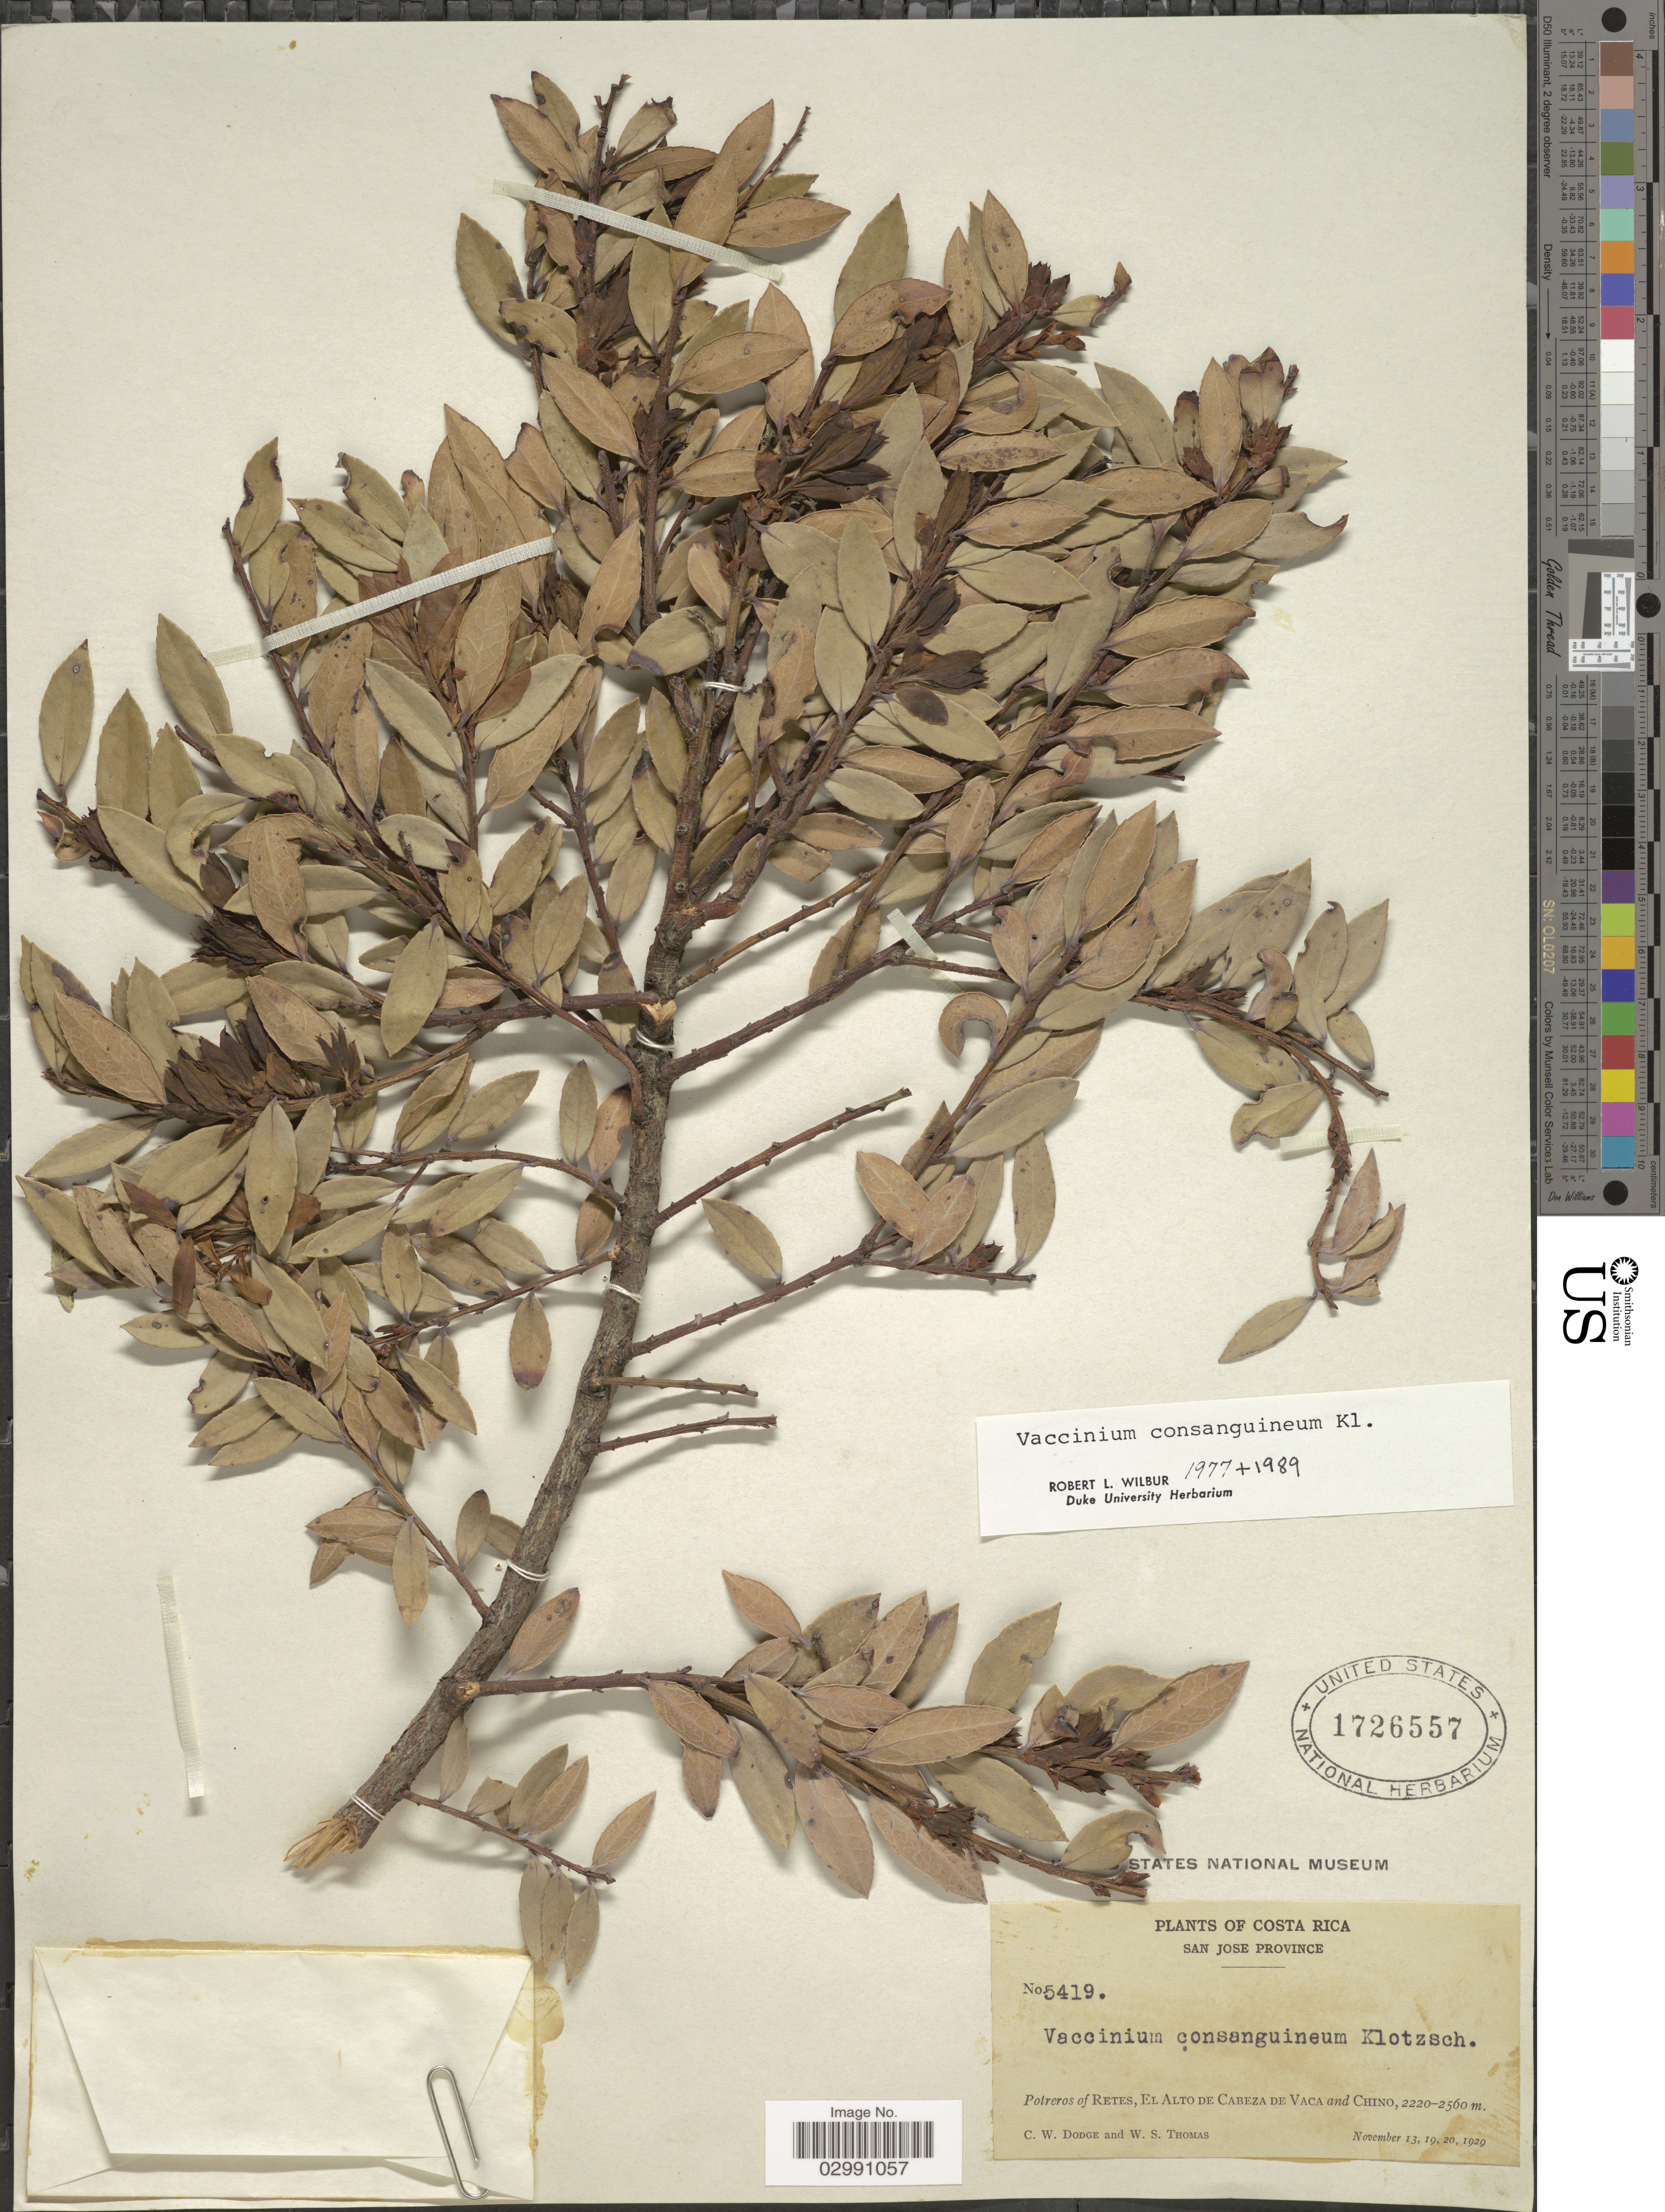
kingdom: Plantae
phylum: Tracheophyta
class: Magnoliopsida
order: Ericales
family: Ericaceae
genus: Vaccinium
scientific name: Vaccinium consanguineum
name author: Klotzsch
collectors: C. Dodge & W. S. Thomas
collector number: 5419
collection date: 1929-11-13/1929-11-20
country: Costa Rica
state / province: San José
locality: Potreros of Retes, El Alto de Cabeza de Vaca and Chino.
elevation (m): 2220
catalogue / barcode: US 1726557